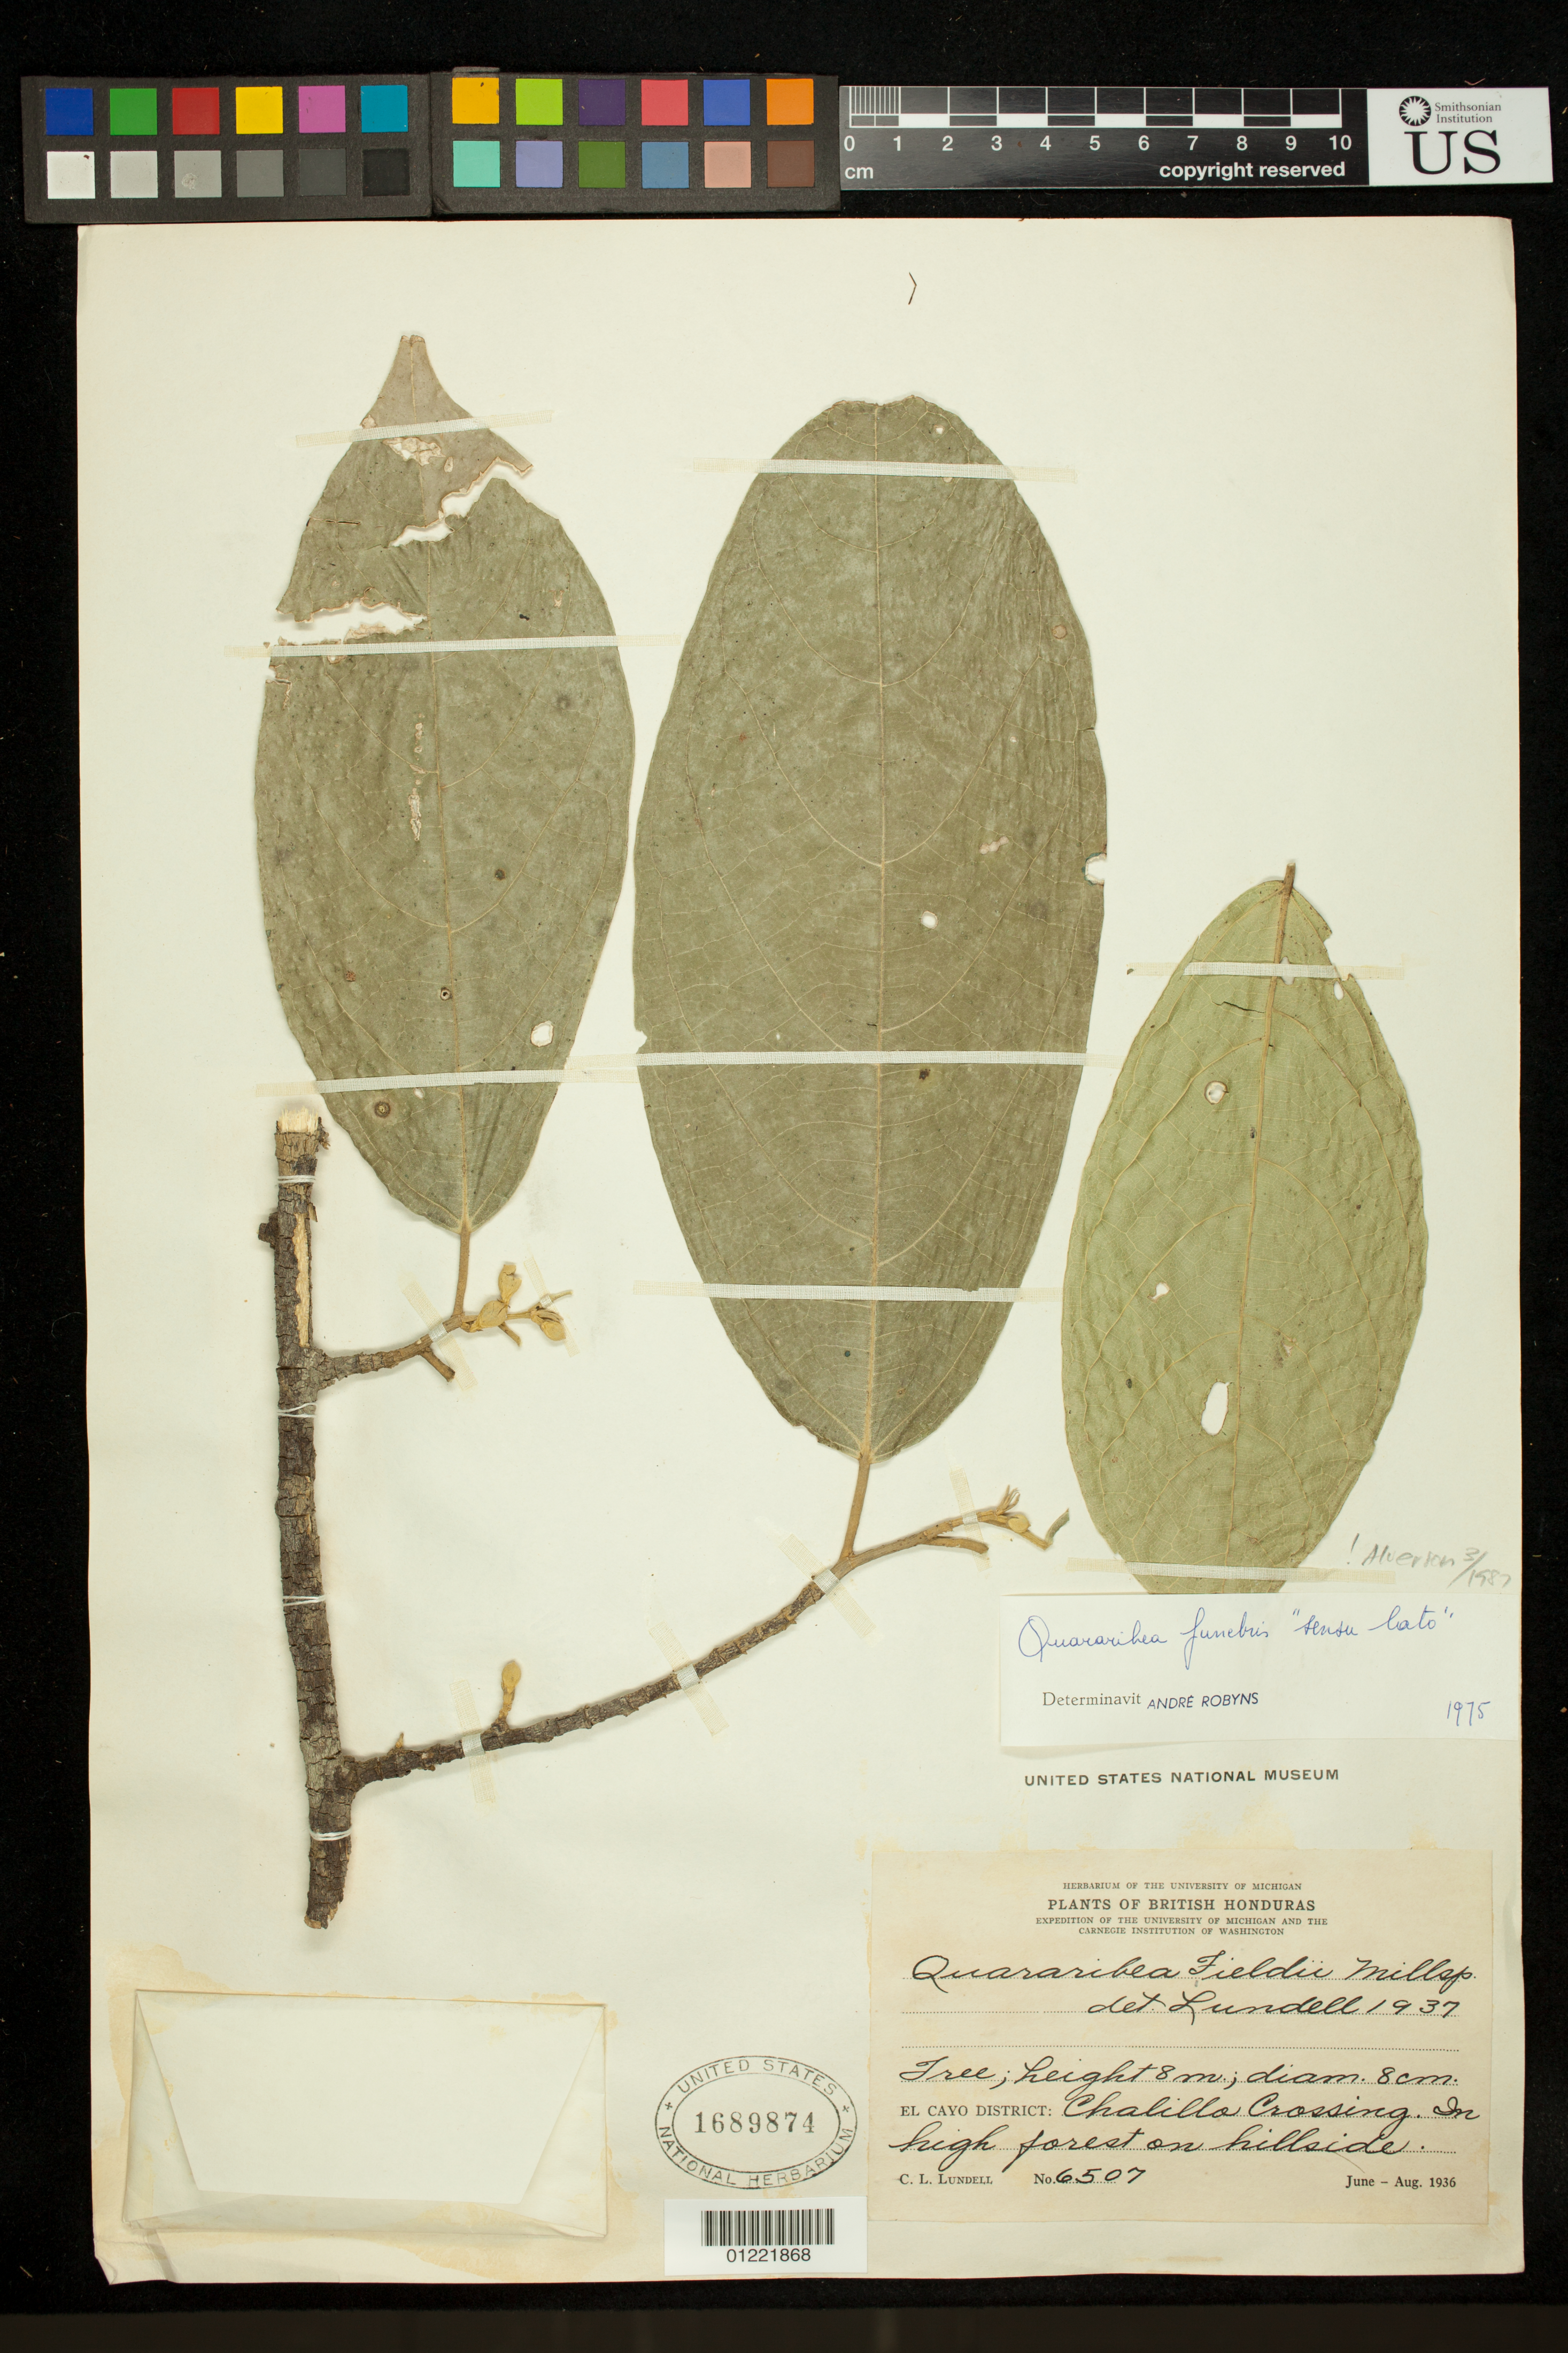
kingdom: Plantae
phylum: Tracheophyta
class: Magnoliopsida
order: Malvales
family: Malvaceae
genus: Quararibea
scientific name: Quararibea funebris subsp. funebris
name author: (La Llave) Vischer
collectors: C. L. Lundell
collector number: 6507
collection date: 1936-06/1936-08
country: Belize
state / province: Cayo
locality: British Honduras. El Cayo District: Chalillo Crossing. In forest on hillside.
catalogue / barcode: US 1689874